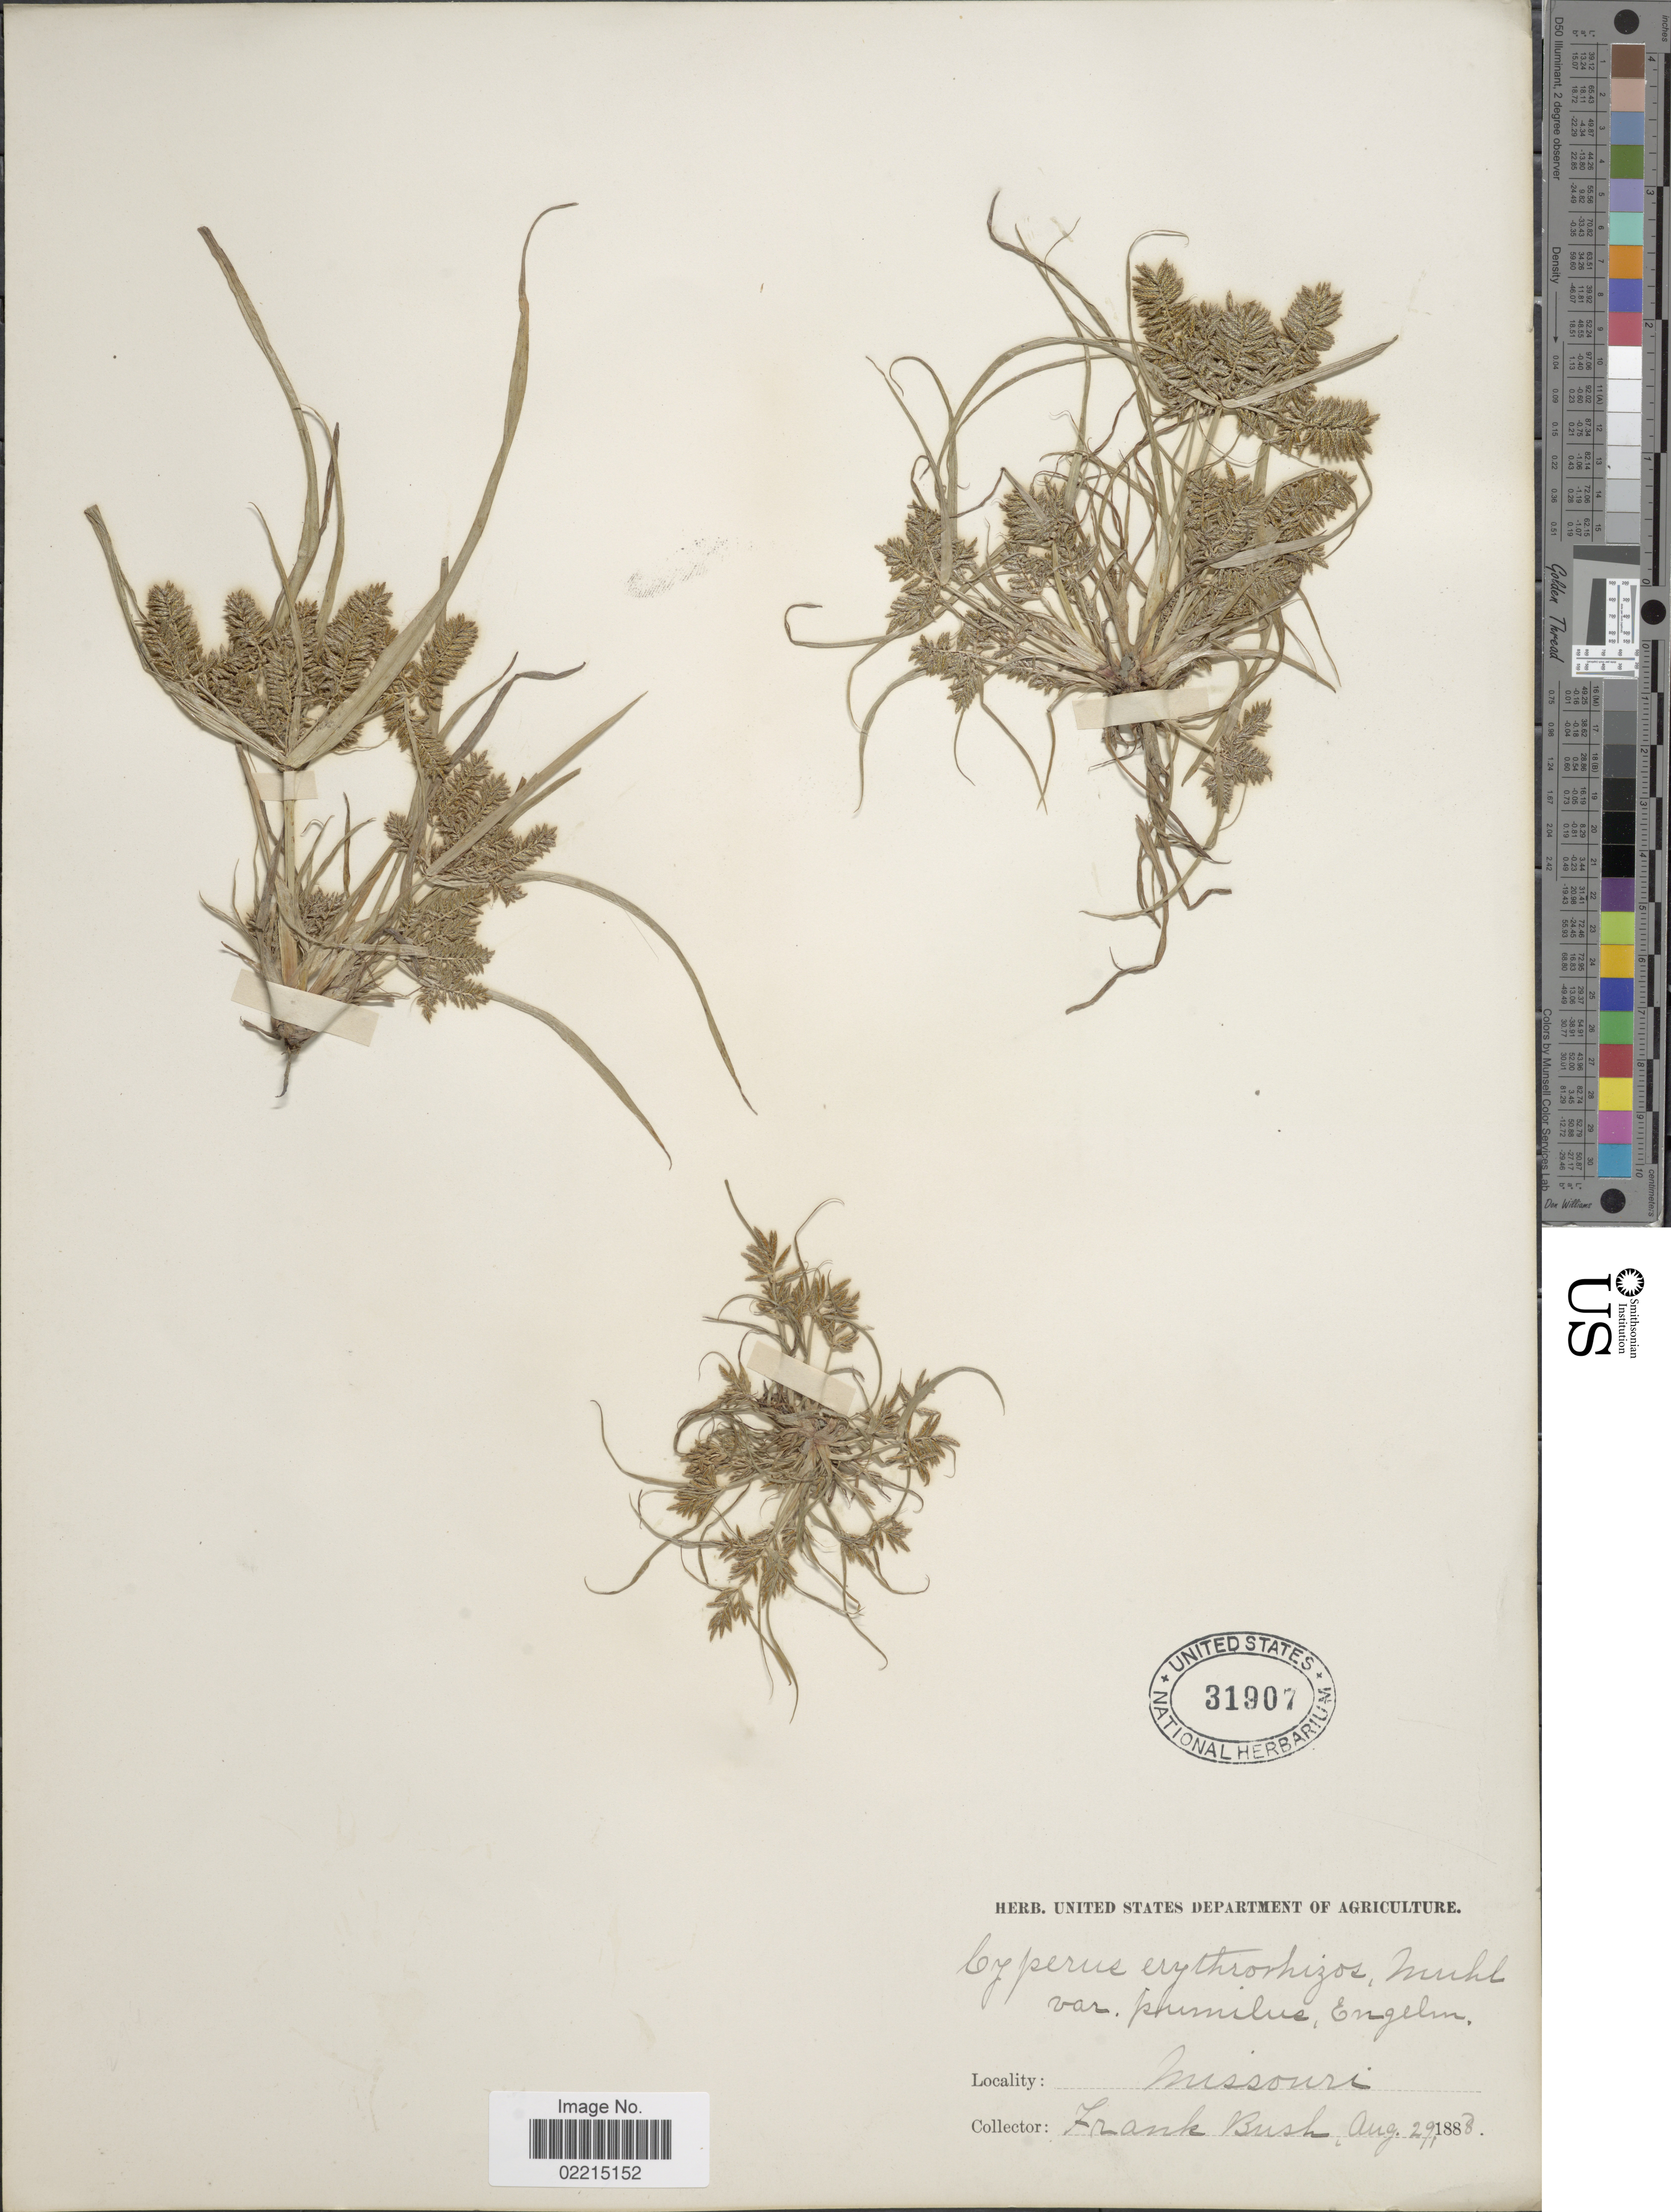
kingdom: Plantae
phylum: Tracheophyta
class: Liliopsida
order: Poales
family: Cyperaceae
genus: Cyperus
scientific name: Cyperus erythrorhizos Muhl.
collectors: F. Bush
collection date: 1888-08-29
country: United States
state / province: Missouri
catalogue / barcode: US 31907